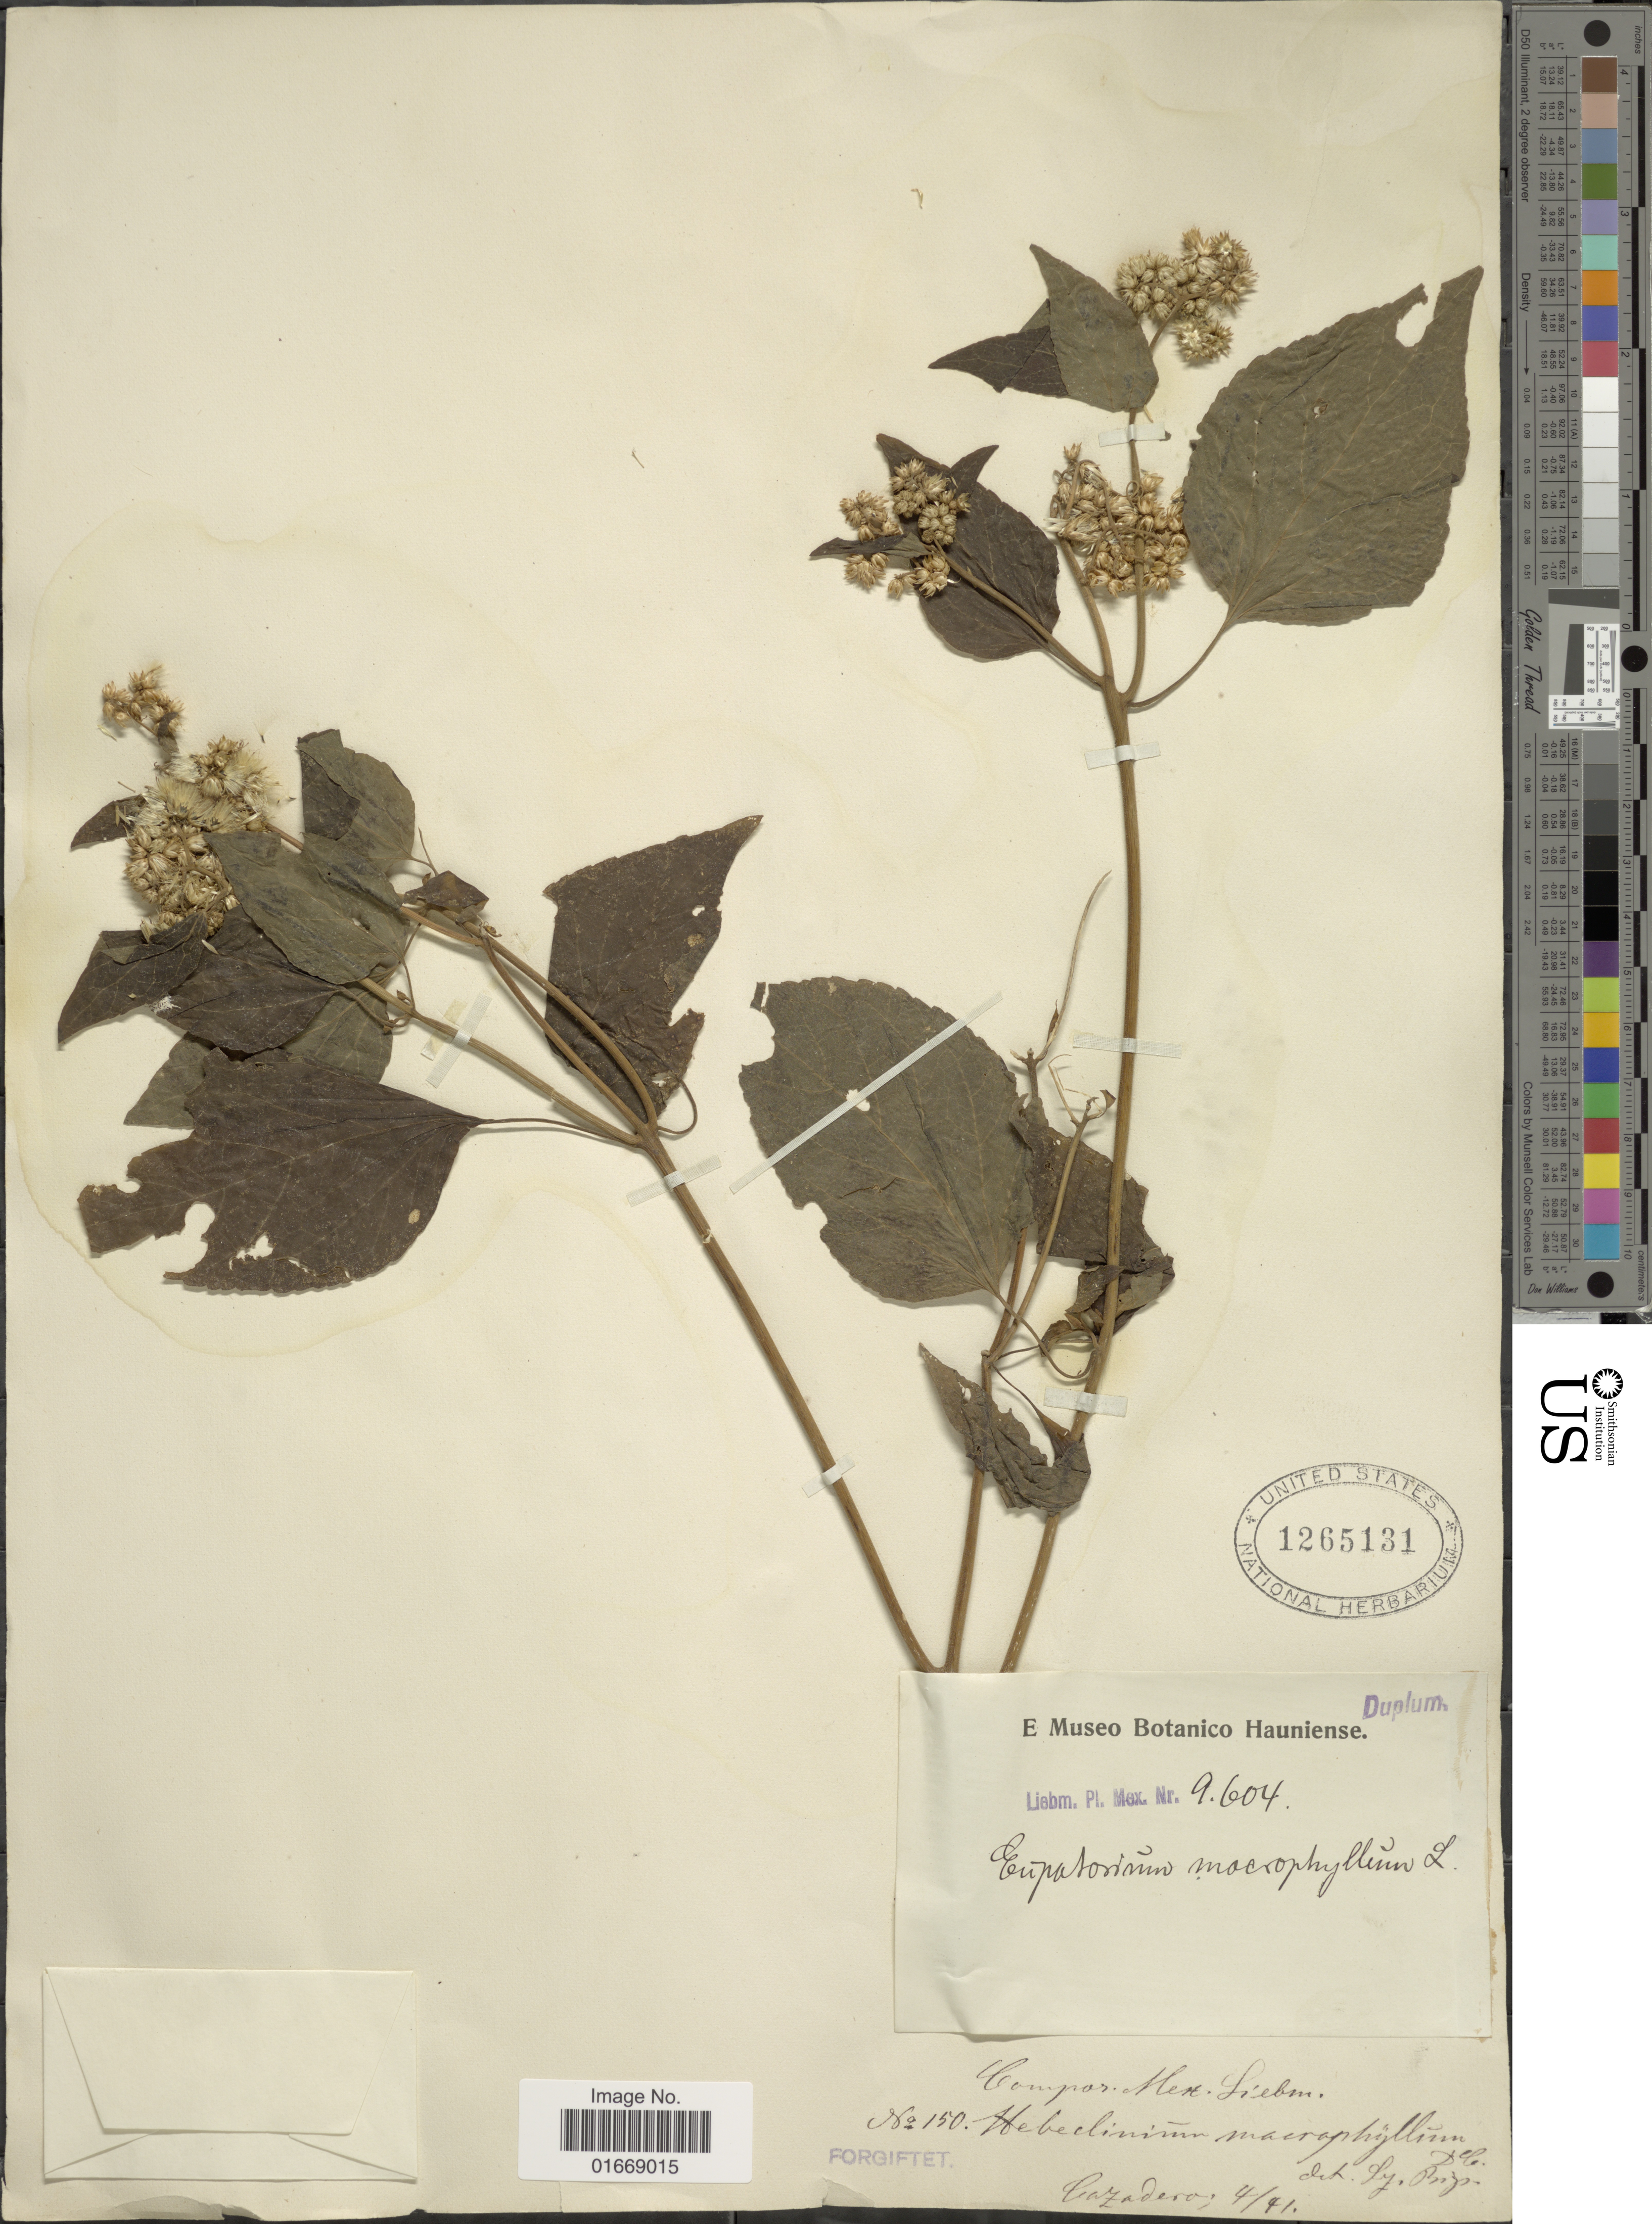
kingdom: Plantae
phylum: Tracheophyta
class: Magnoliopsida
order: Asterales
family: Asteraceae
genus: Hebeclinium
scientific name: Hebeclinium macrophyllum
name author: (L.) DC.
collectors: ex Mus. Bot. Hauniense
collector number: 9604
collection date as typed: Transcribed d/m/y: /4/91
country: Mexico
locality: Cuzadero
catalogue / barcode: US 1265131